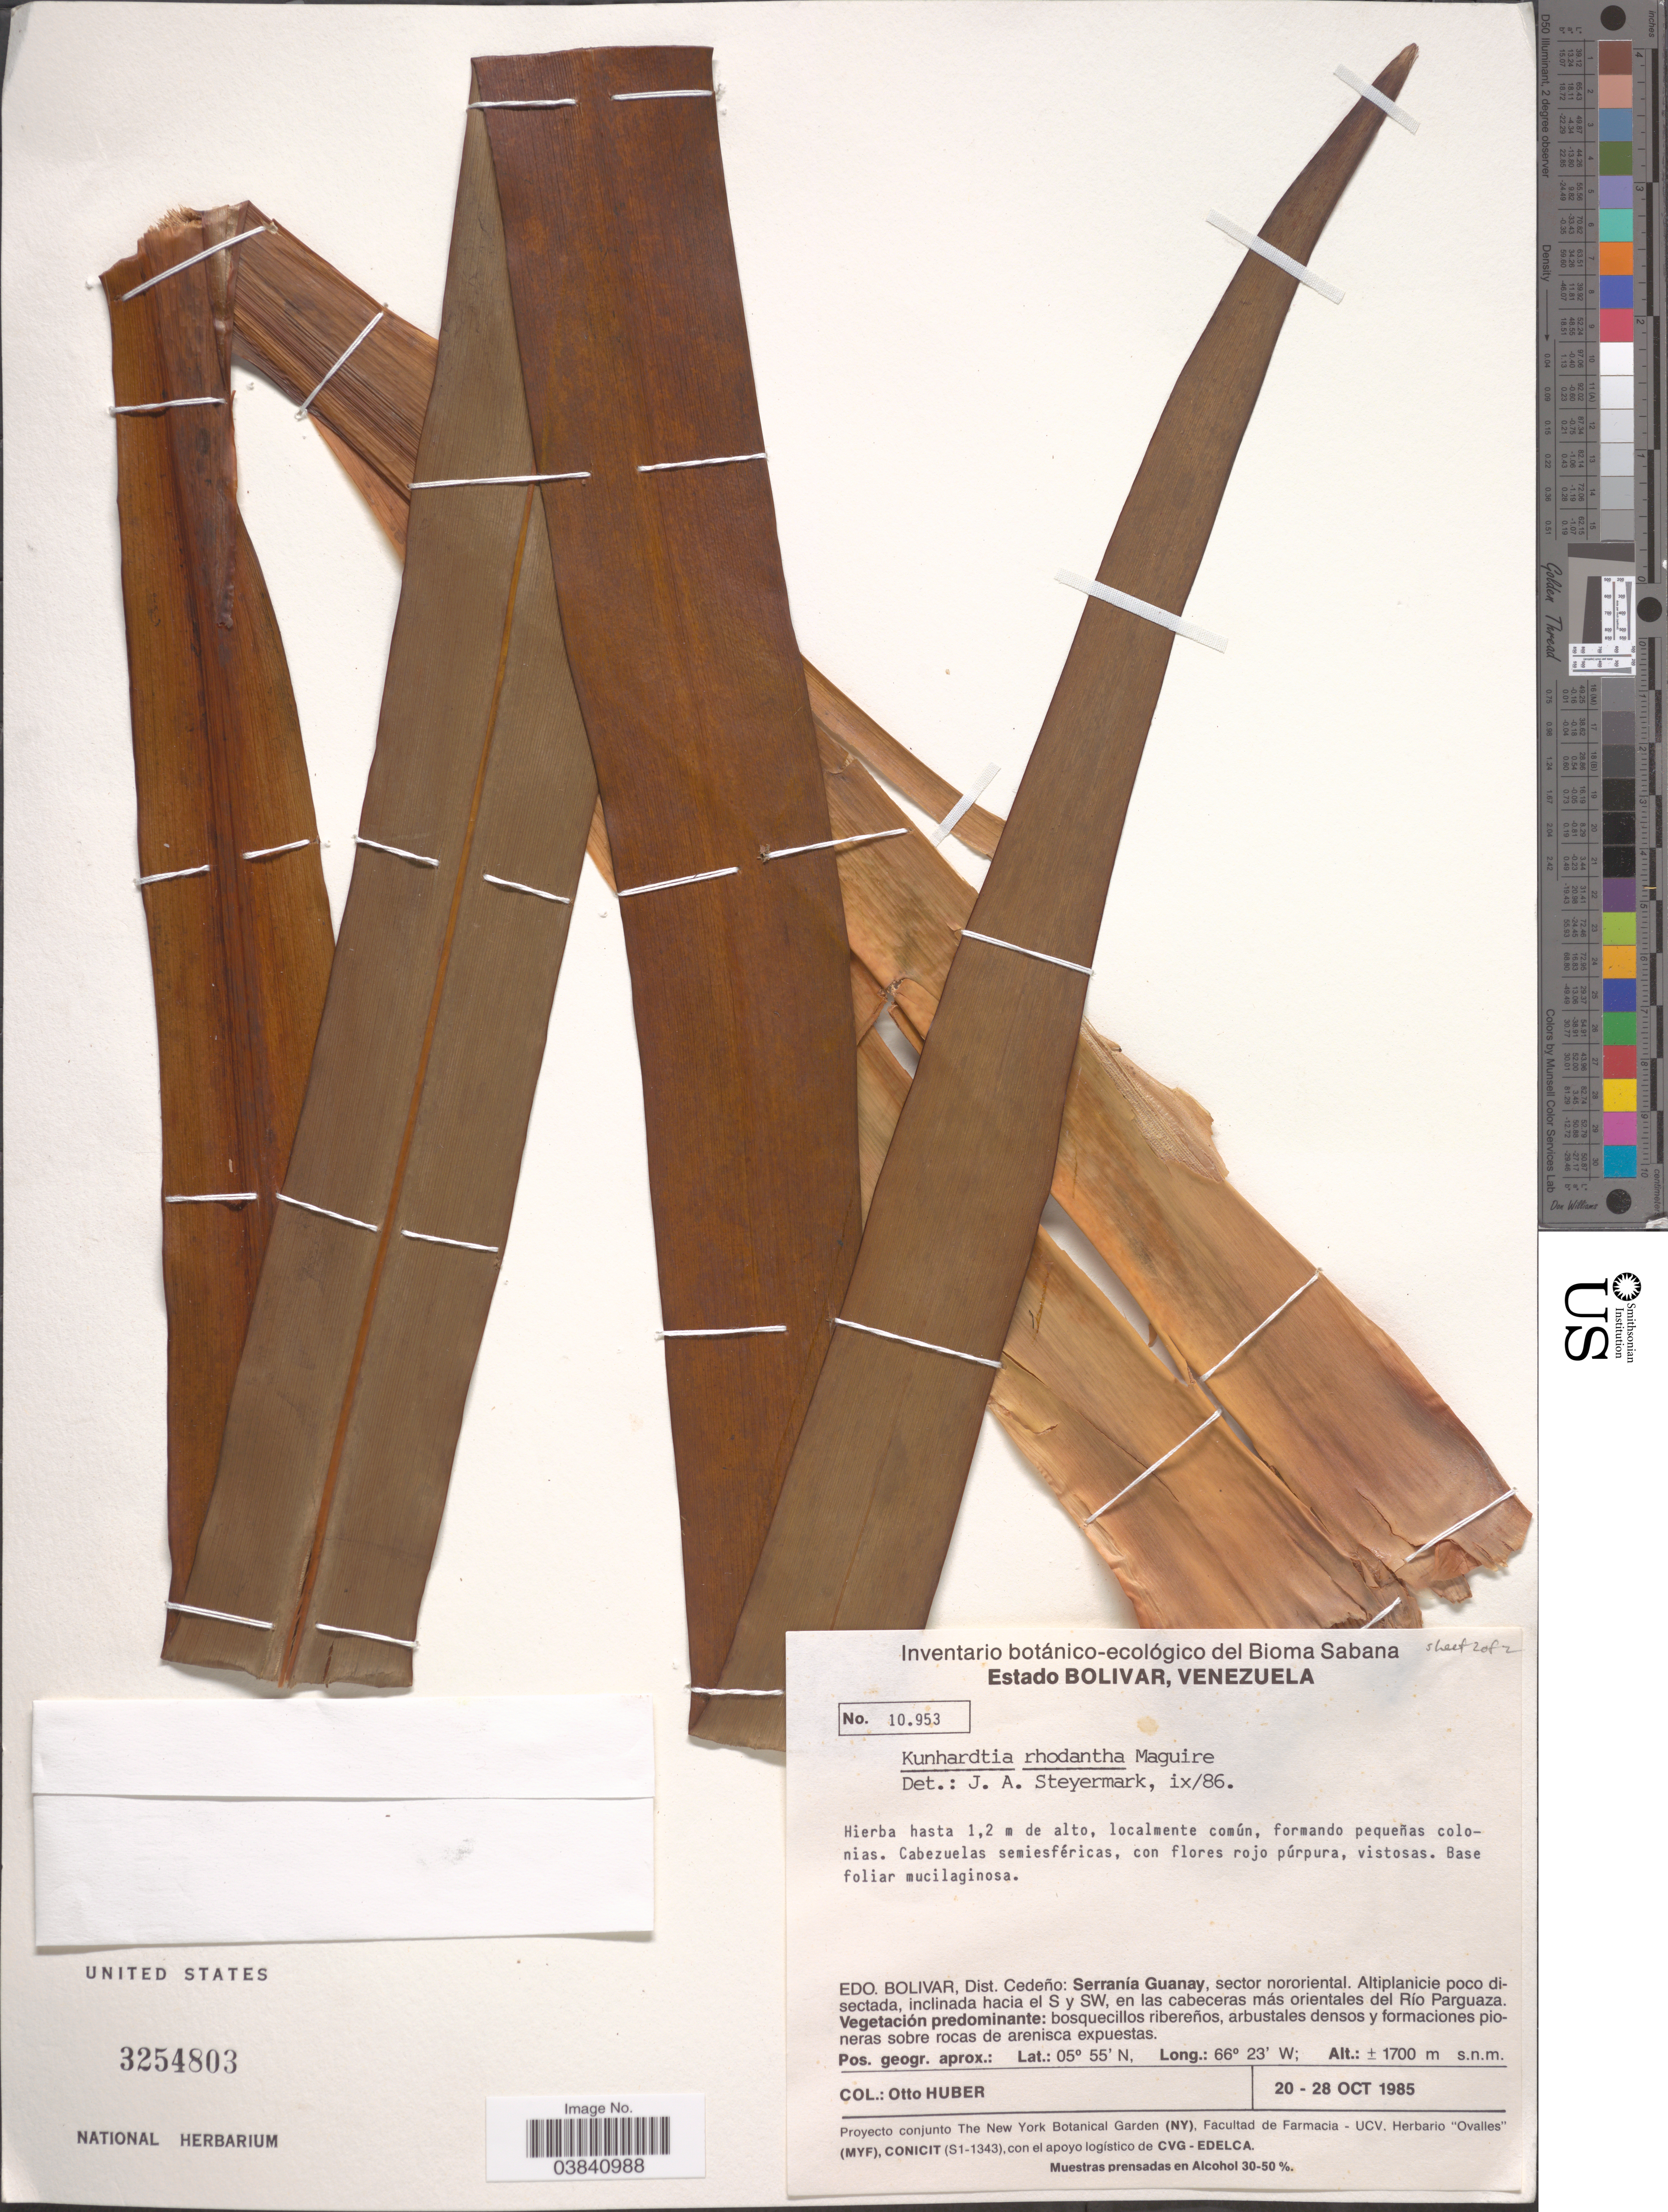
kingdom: Plantae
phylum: Tracheophyta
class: Liliopsida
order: Poales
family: Rapateaceae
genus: Kunhardtia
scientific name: Kunhardtia rhodantha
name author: Maguire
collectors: O. Huber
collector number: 10953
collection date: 1985-10-20/1985-10-28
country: Venezuela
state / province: Bolivar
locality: Dist. Cedeño: Serranía Guanay, sector nororiental. Inclinada hacia el S y SW, en las cabeceras más orientales del Rîo Parguaza.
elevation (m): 1700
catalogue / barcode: US 3254803